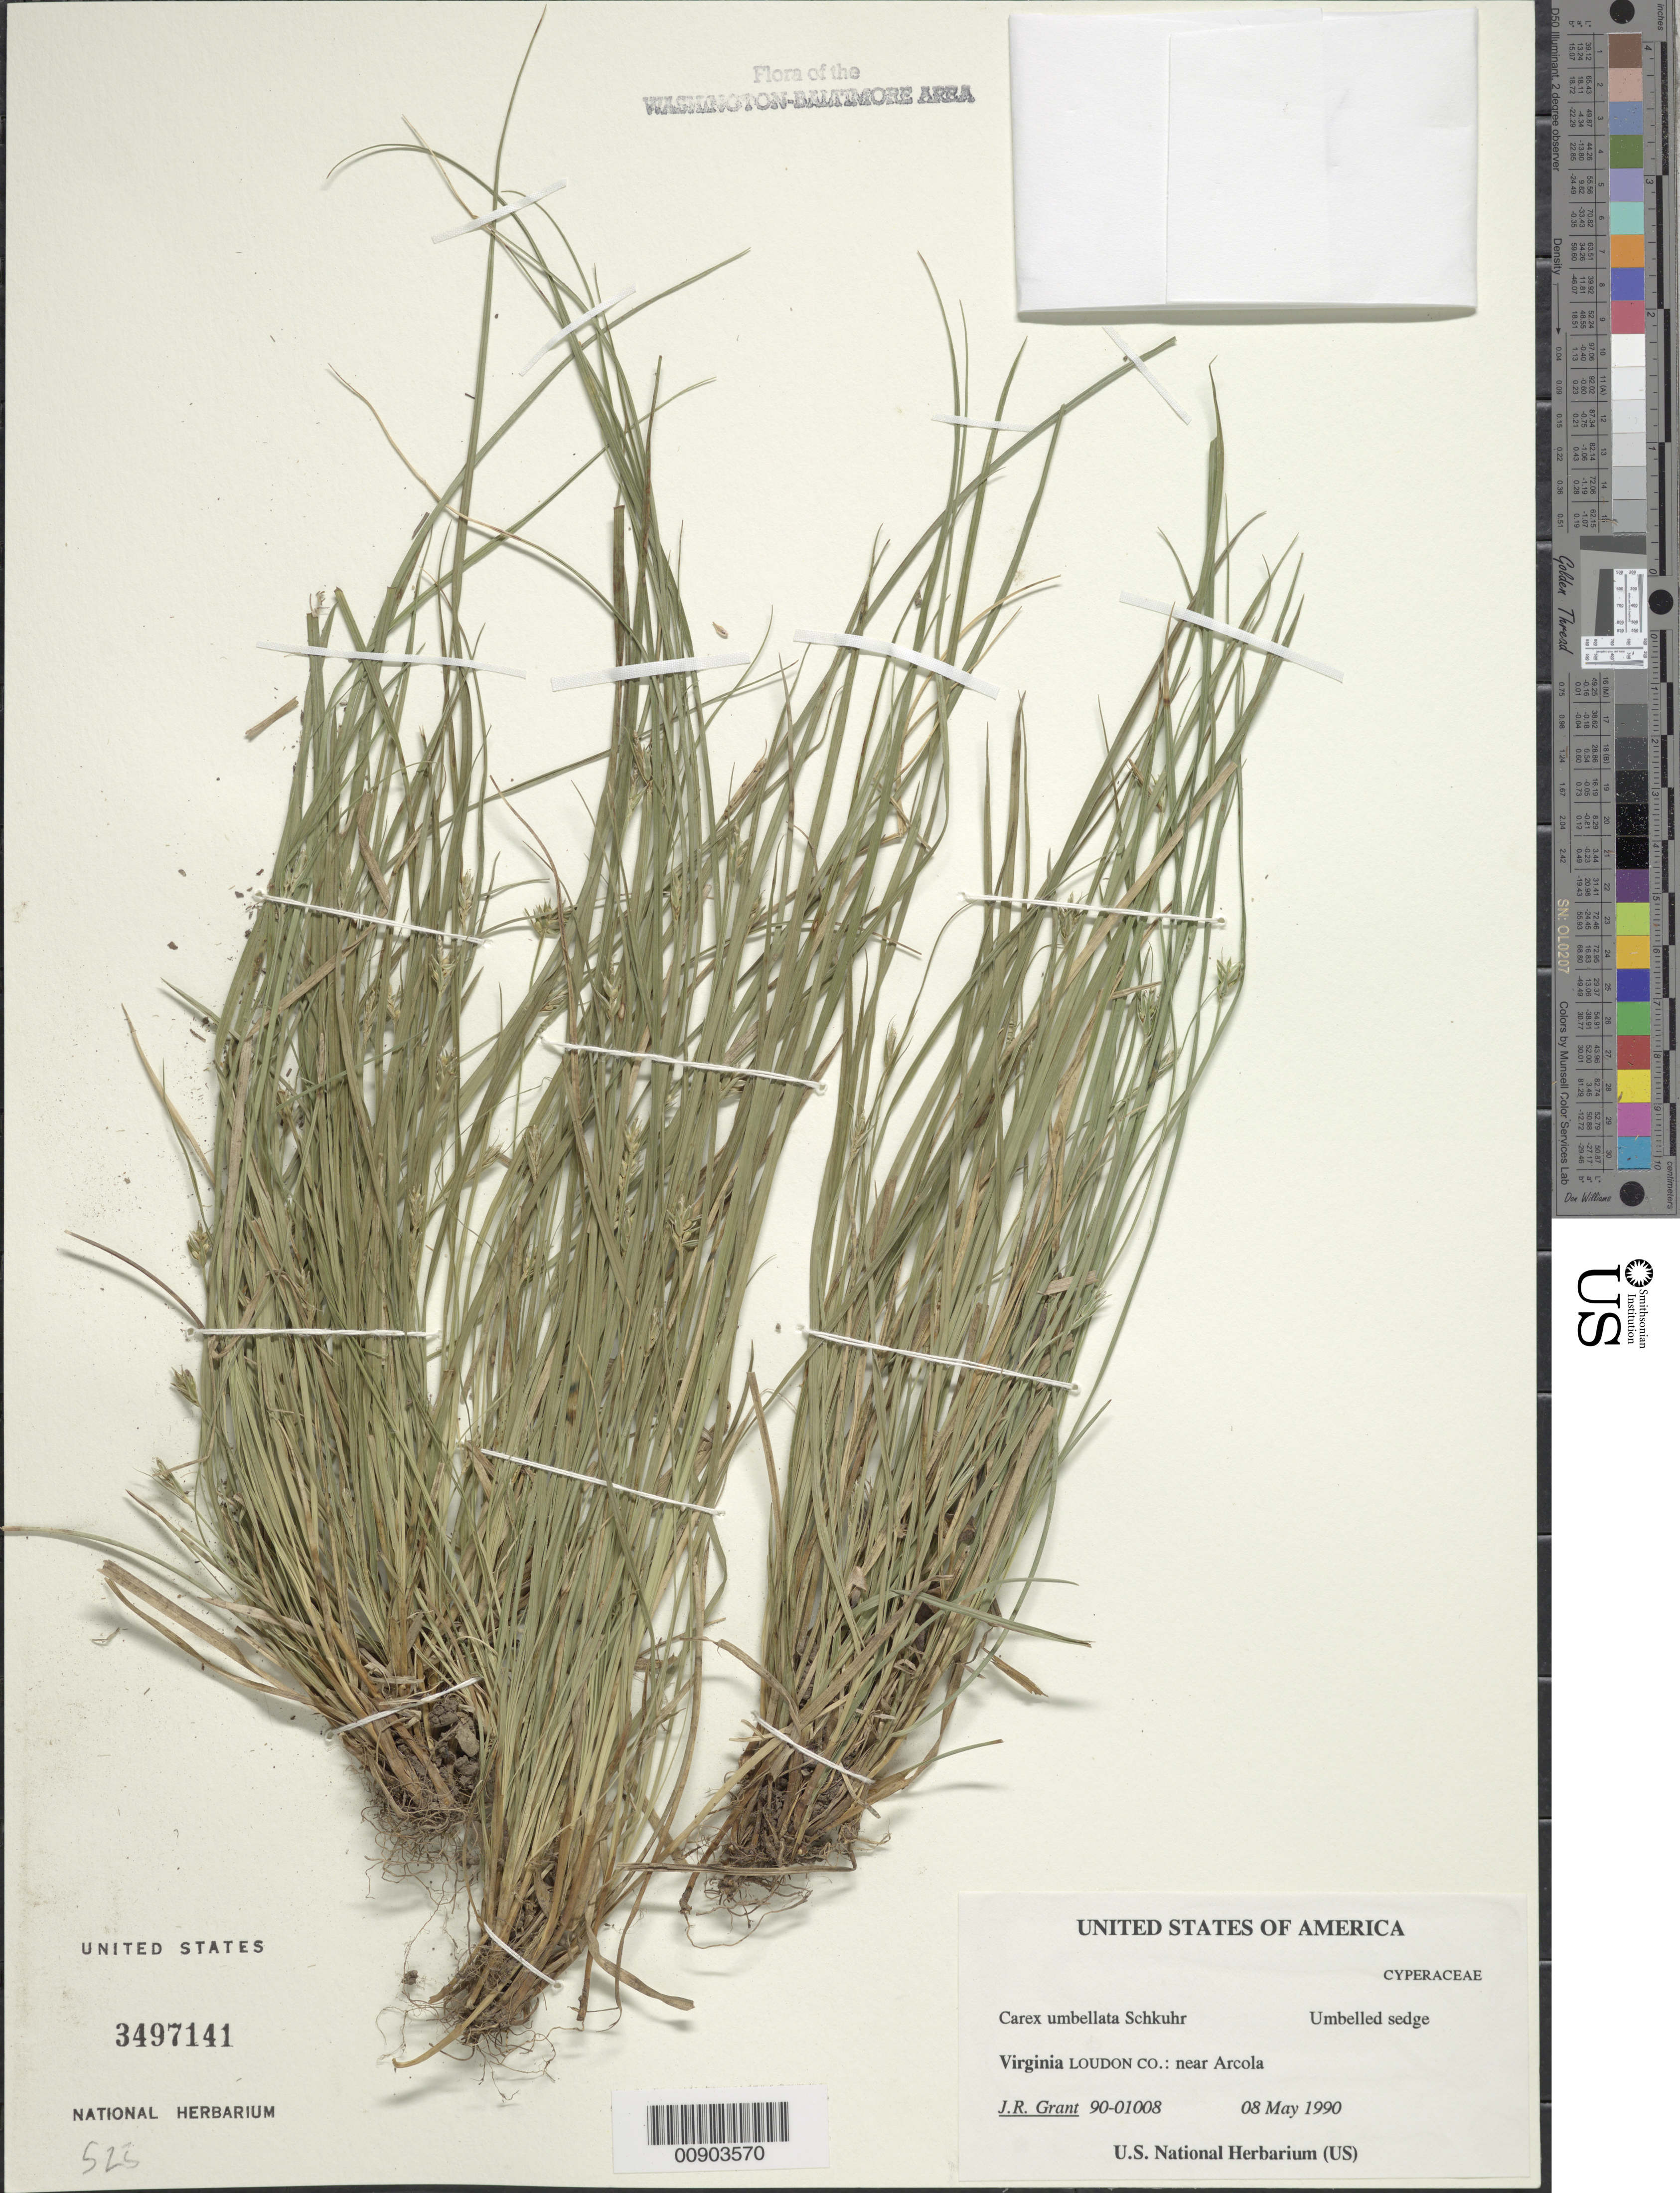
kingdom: Plantae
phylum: Tracheophyta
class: Liliopsida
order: Poales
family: Cyperaceae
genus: Carex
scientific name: Carex umbellata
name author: Schkuhr ex Willd.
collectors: J. R. Grant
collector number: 90-01008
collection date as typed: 08 May 1990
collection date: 1990-05-08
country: United States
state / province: Virginia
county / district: Loudoun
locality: Near Arcola.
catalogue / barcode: US 3497141